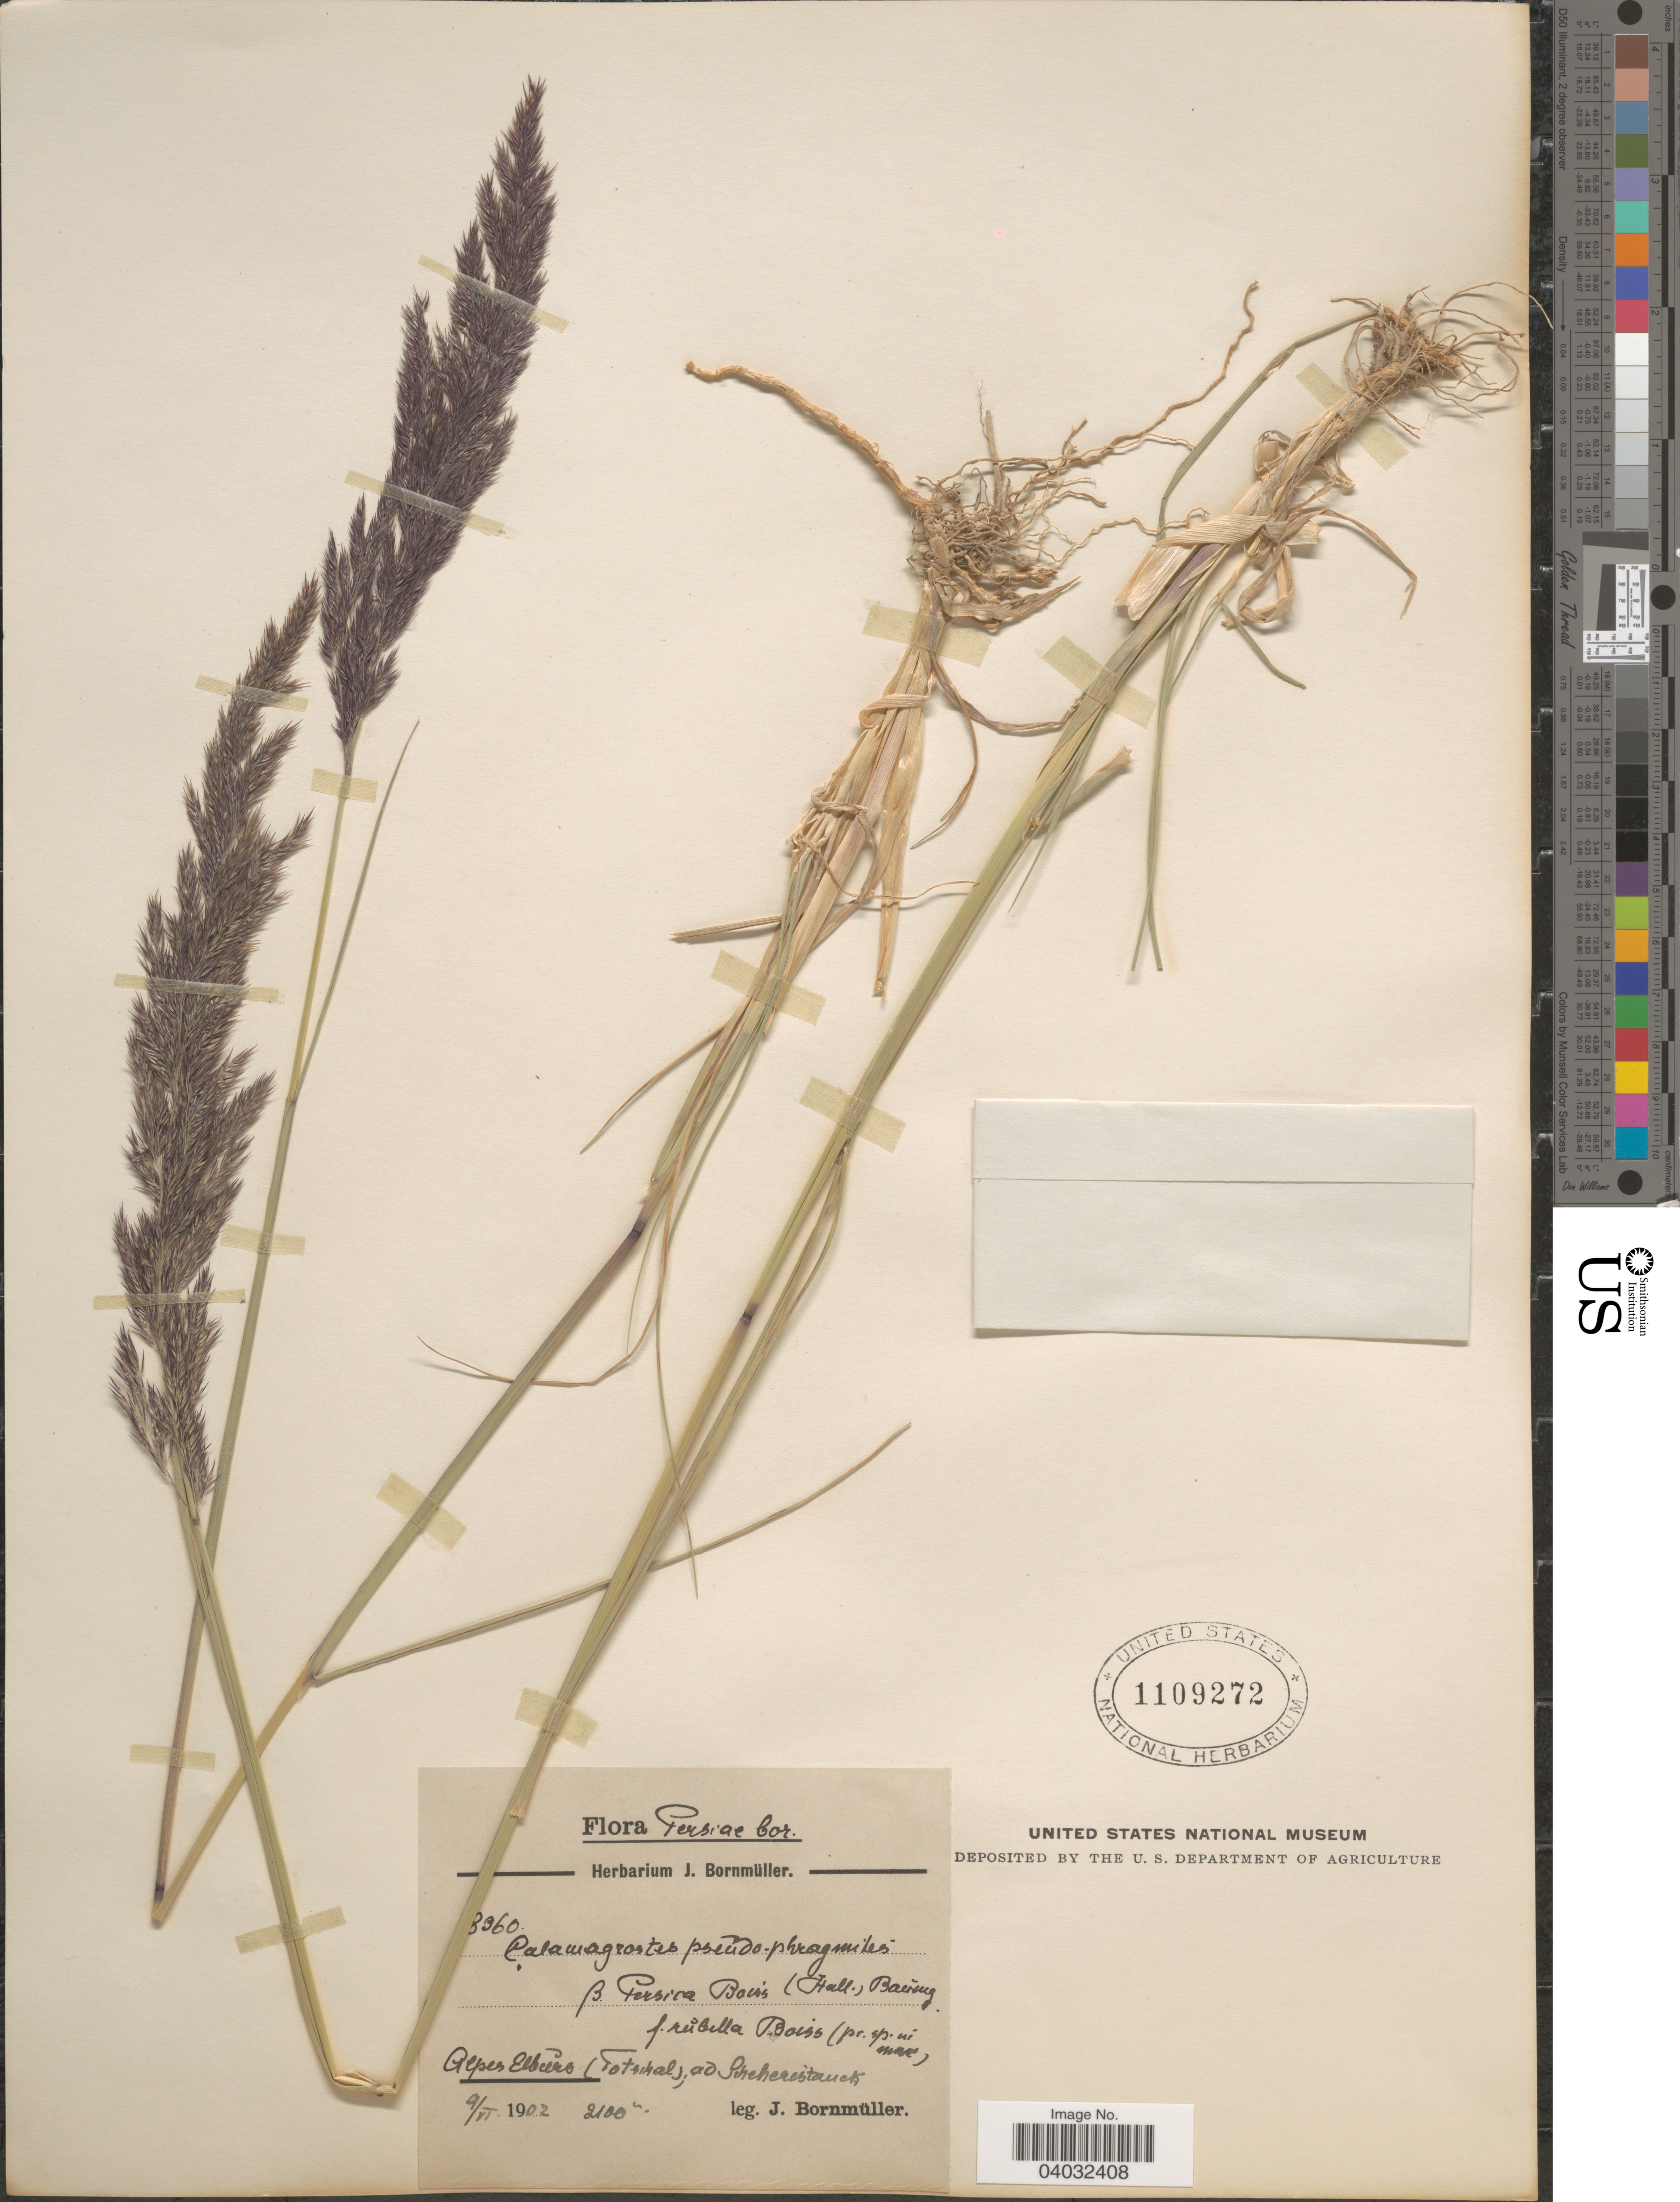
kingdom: Plantae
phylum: Tracheophyta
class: Liliopsida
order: Poales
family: Poaceae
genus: Calamagrostis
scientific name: Calamagrostis pseudophragmites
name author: (Haller f.) Koeler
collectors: J. Bornmüller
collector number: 8360*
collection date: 1902-06-09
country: Iran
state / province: Alborz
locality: Persiae bor. Alpes Elburs (Totschal), ad Scheheristanek.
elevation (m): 2100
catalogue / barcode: US 1109272